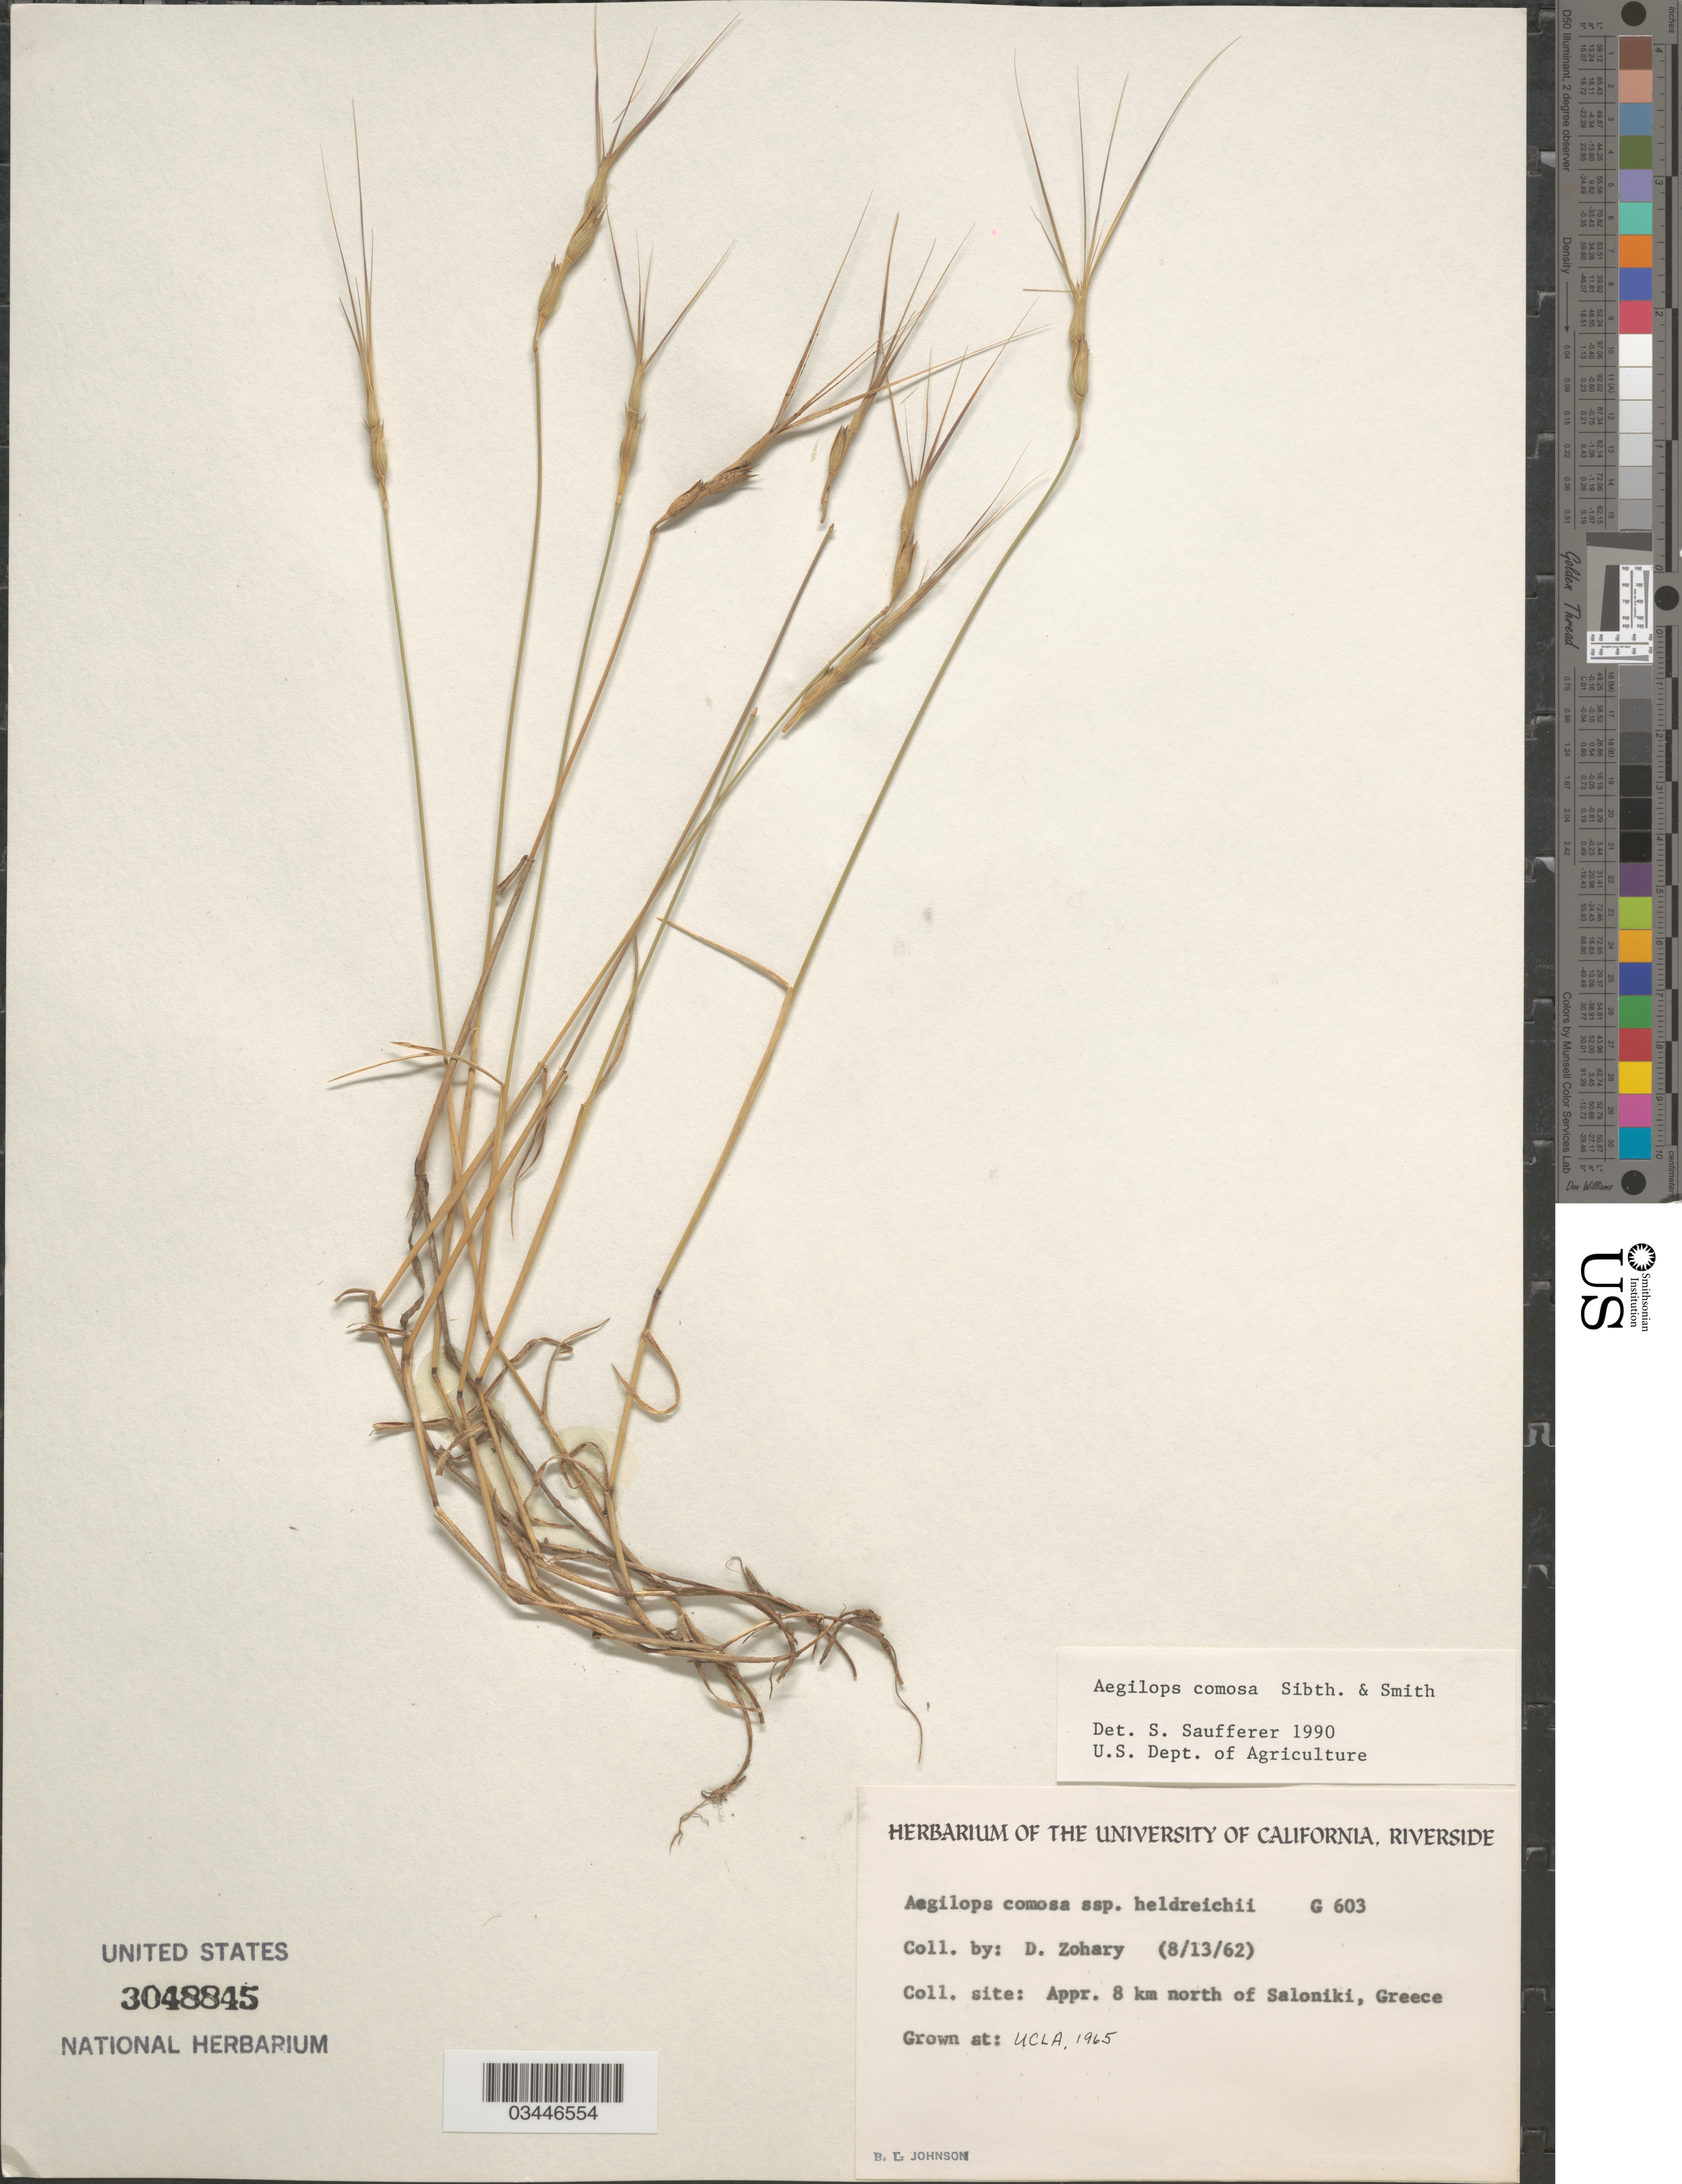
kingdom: Plantae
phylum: Tracheophyta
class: Liliopsida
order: Poales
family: Poaceae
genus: Aegilops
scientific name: Aegilops comosa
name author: Sibth. & Sm.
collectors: B. Johnson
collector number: G603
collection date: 1965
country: United States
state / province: California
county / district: Los Angeles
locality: UCLA.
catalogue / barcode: US 3048845